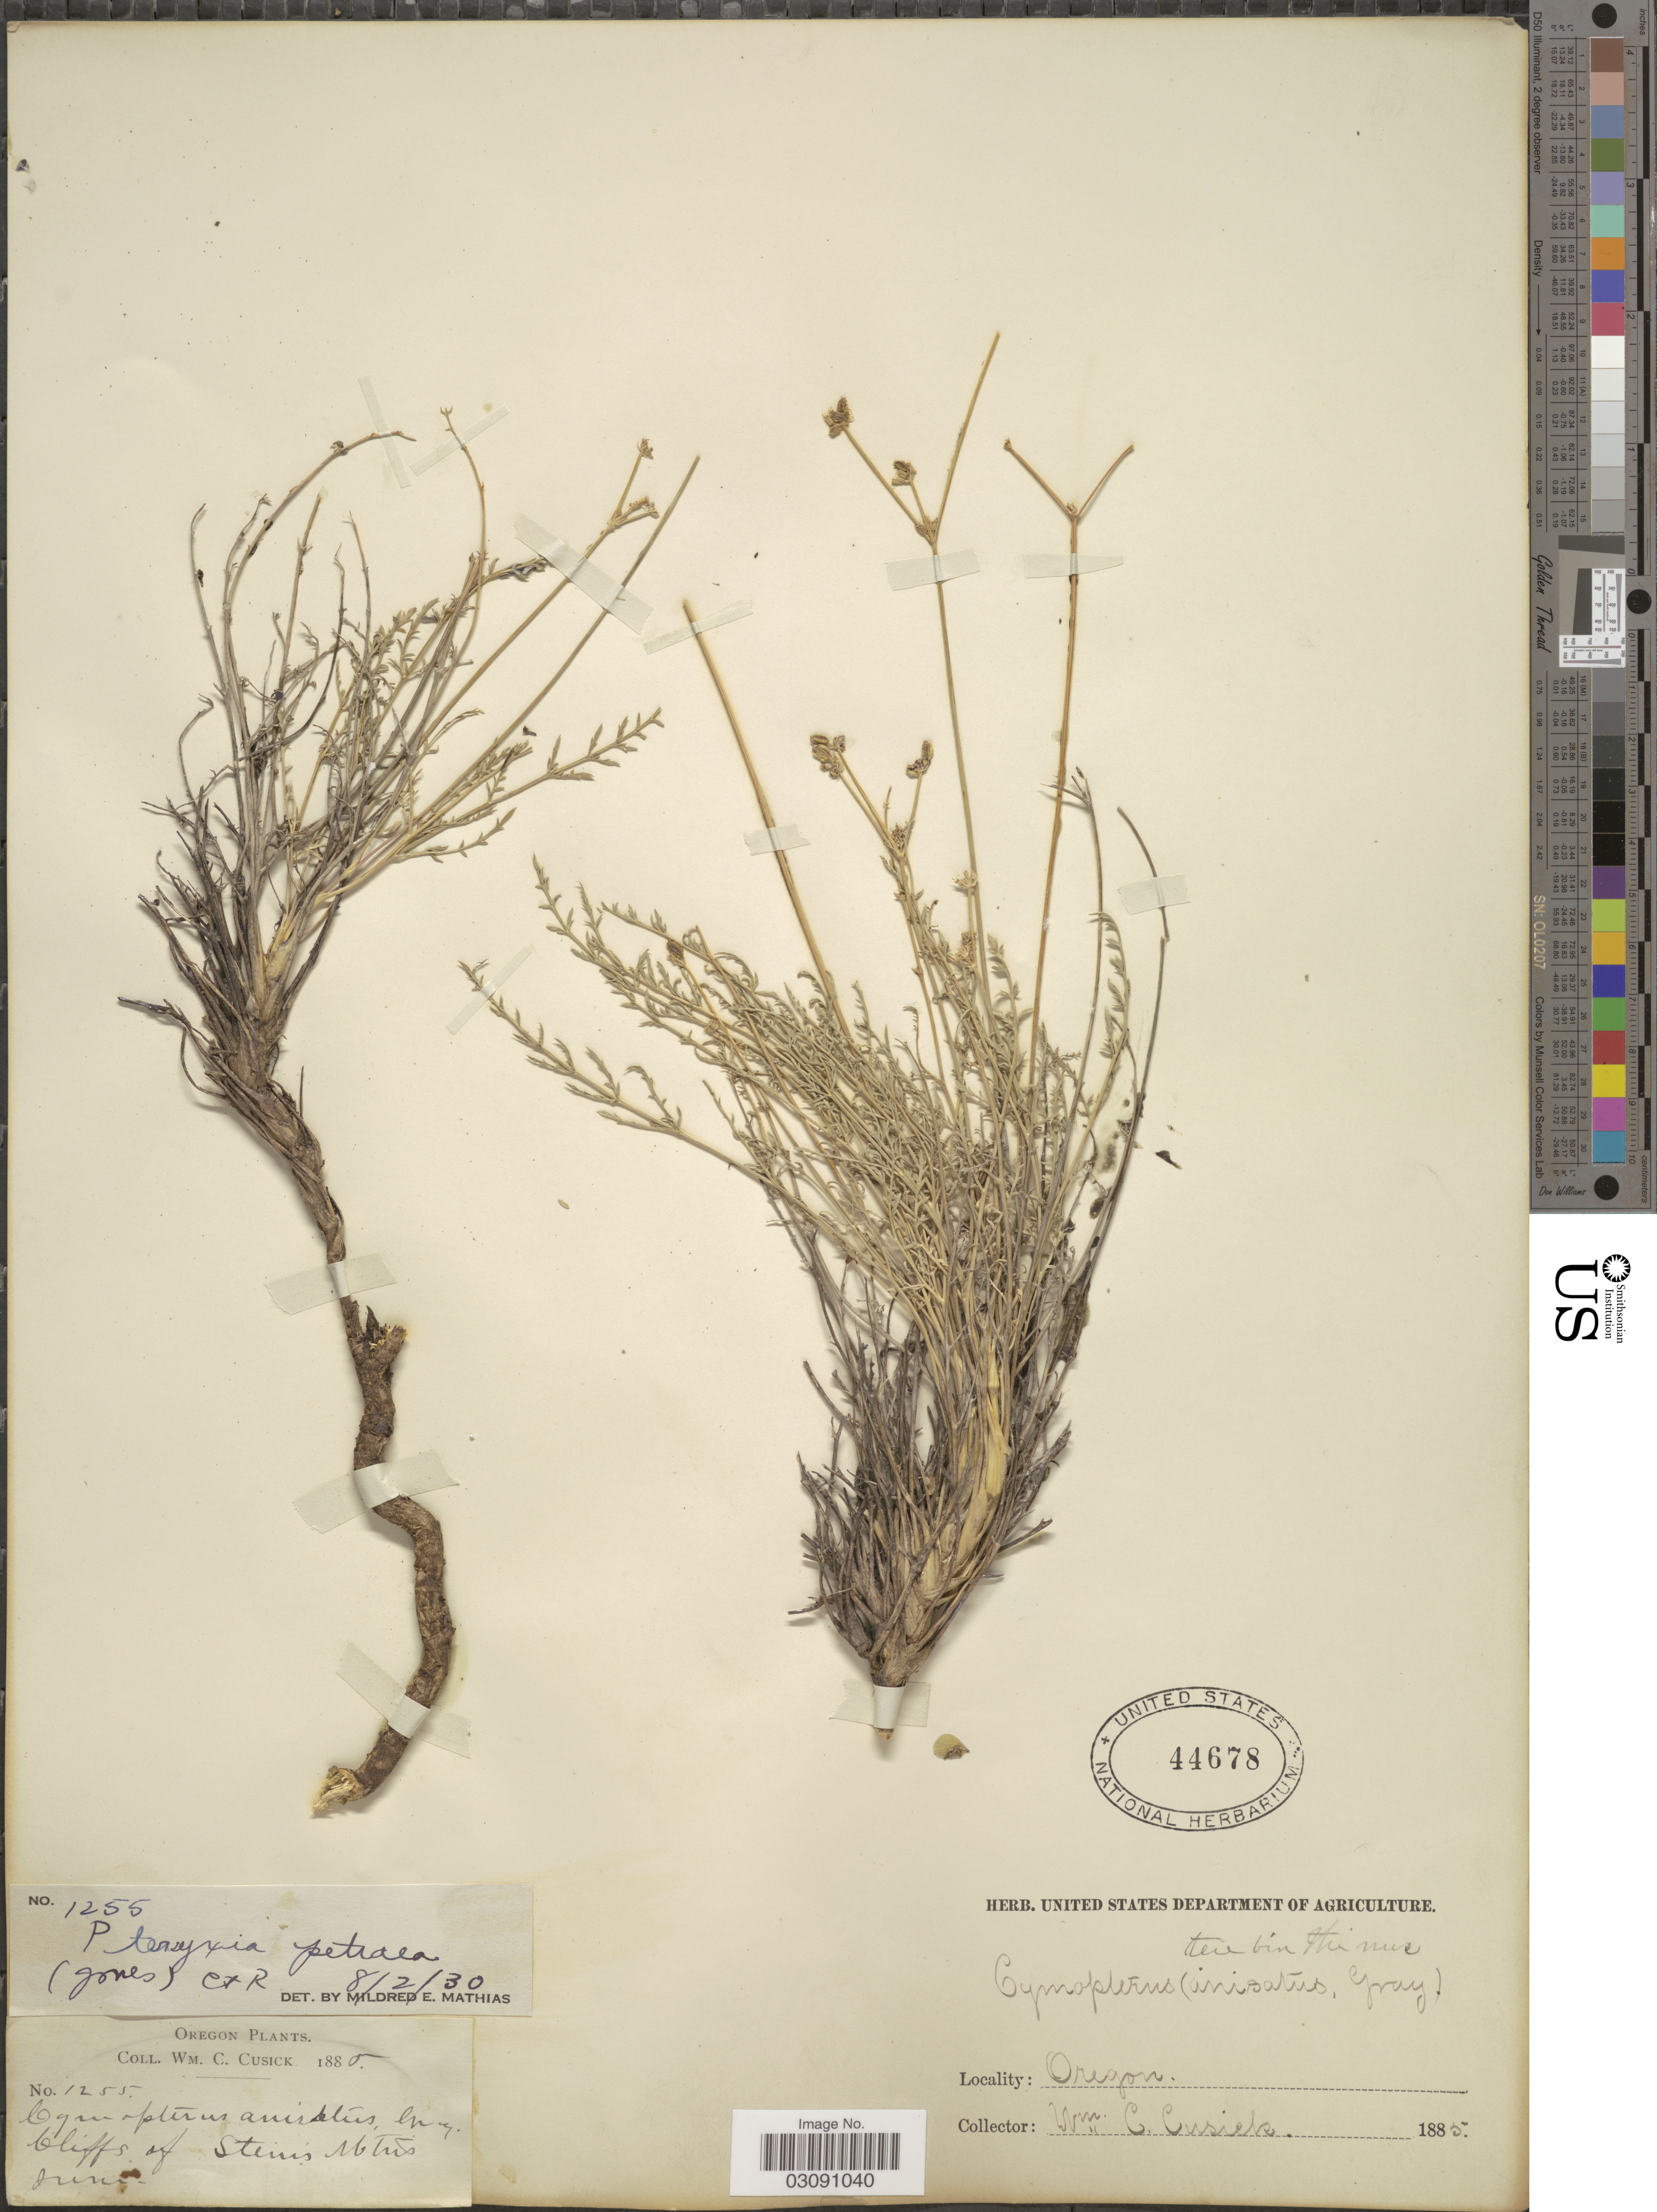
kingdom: Plantae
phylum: Tracheophyta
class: Magnoliopsida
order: Apiales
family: Apiaceae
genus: Pteryxia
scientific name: Pteryxia petraea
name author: (M.E. Jones) J.M. Coult. & Rose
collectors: W. C. Cusick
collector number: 1255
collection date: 1885-06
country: United States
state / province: Oregon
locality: Cliffs of Stein's Mtns.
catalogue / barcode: US 44678